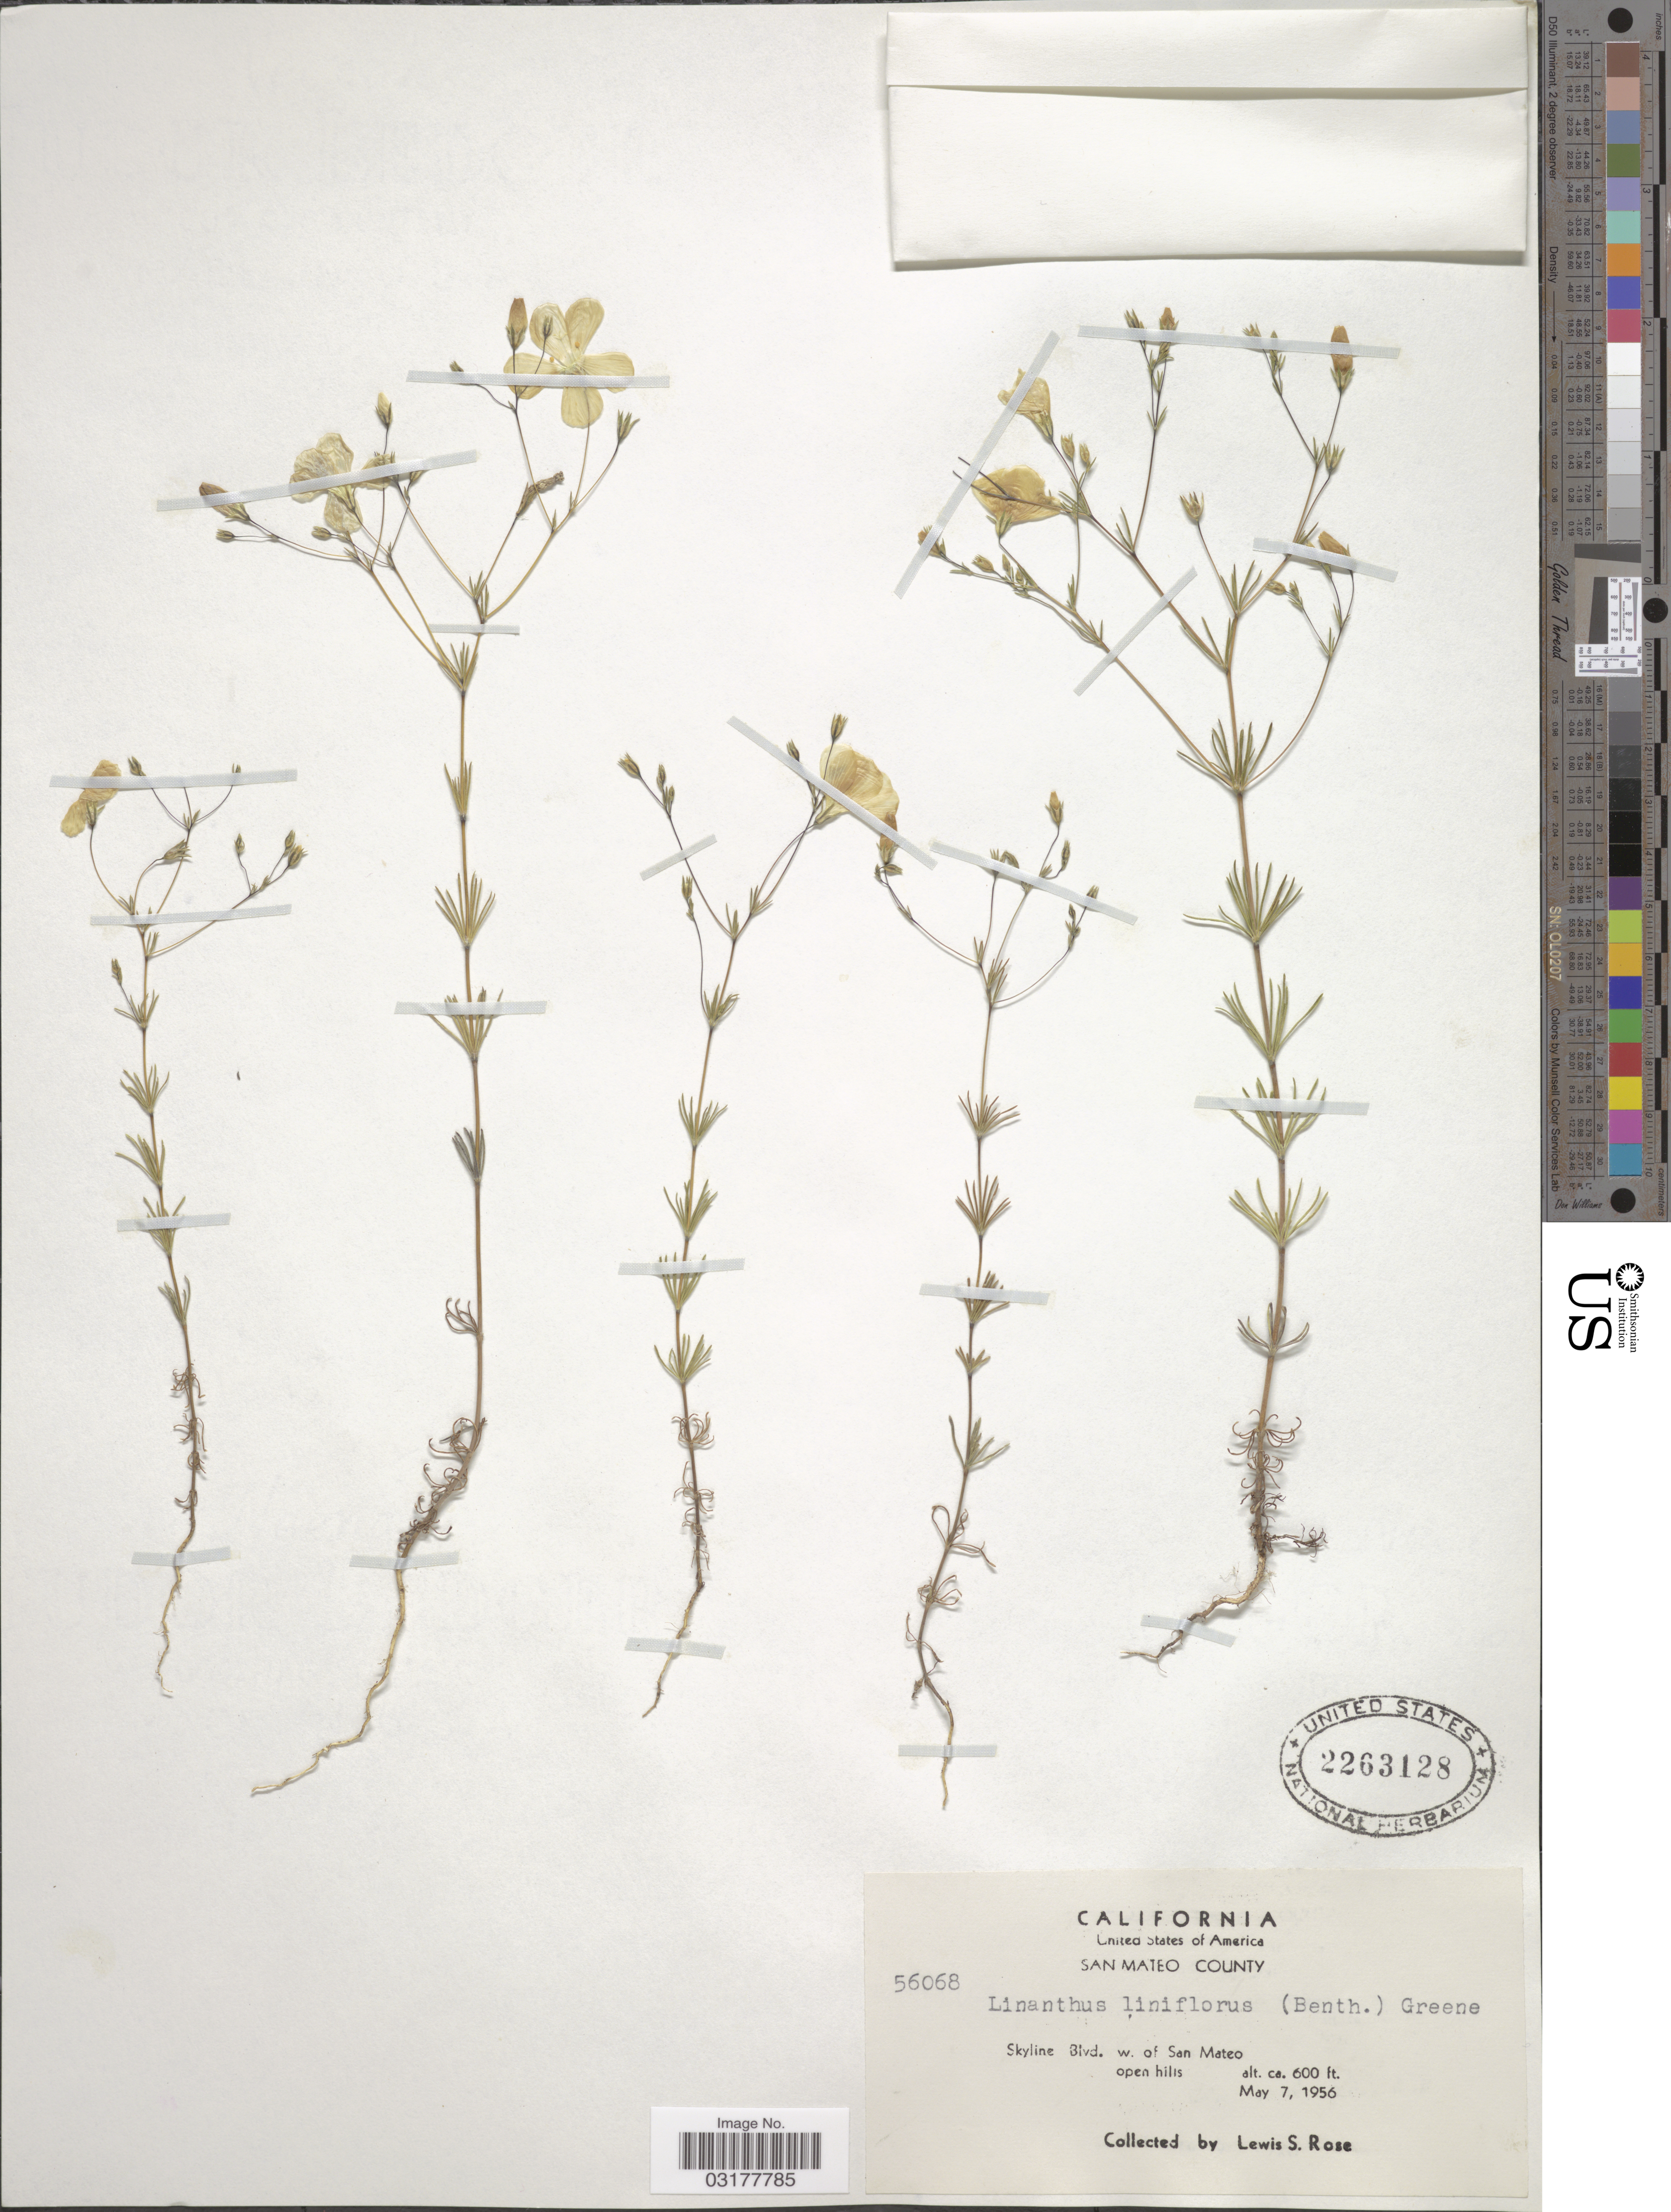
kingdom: Plantae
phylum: Tracheophyta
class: Magnoliopsida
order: Ericales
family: Polemoniaceae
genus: Leptosiphon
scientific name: Leptosiphon liniflorus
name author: (Benth.) J.M. Porter & L.A. Johnson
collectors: L. S. Rose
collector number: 56068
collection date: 1956-05-07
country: United States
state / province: California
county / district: San Mateo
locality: San Mateo County. Skyline Blvd. w. of San Mateo.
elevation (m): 183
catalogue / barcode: US 2263128